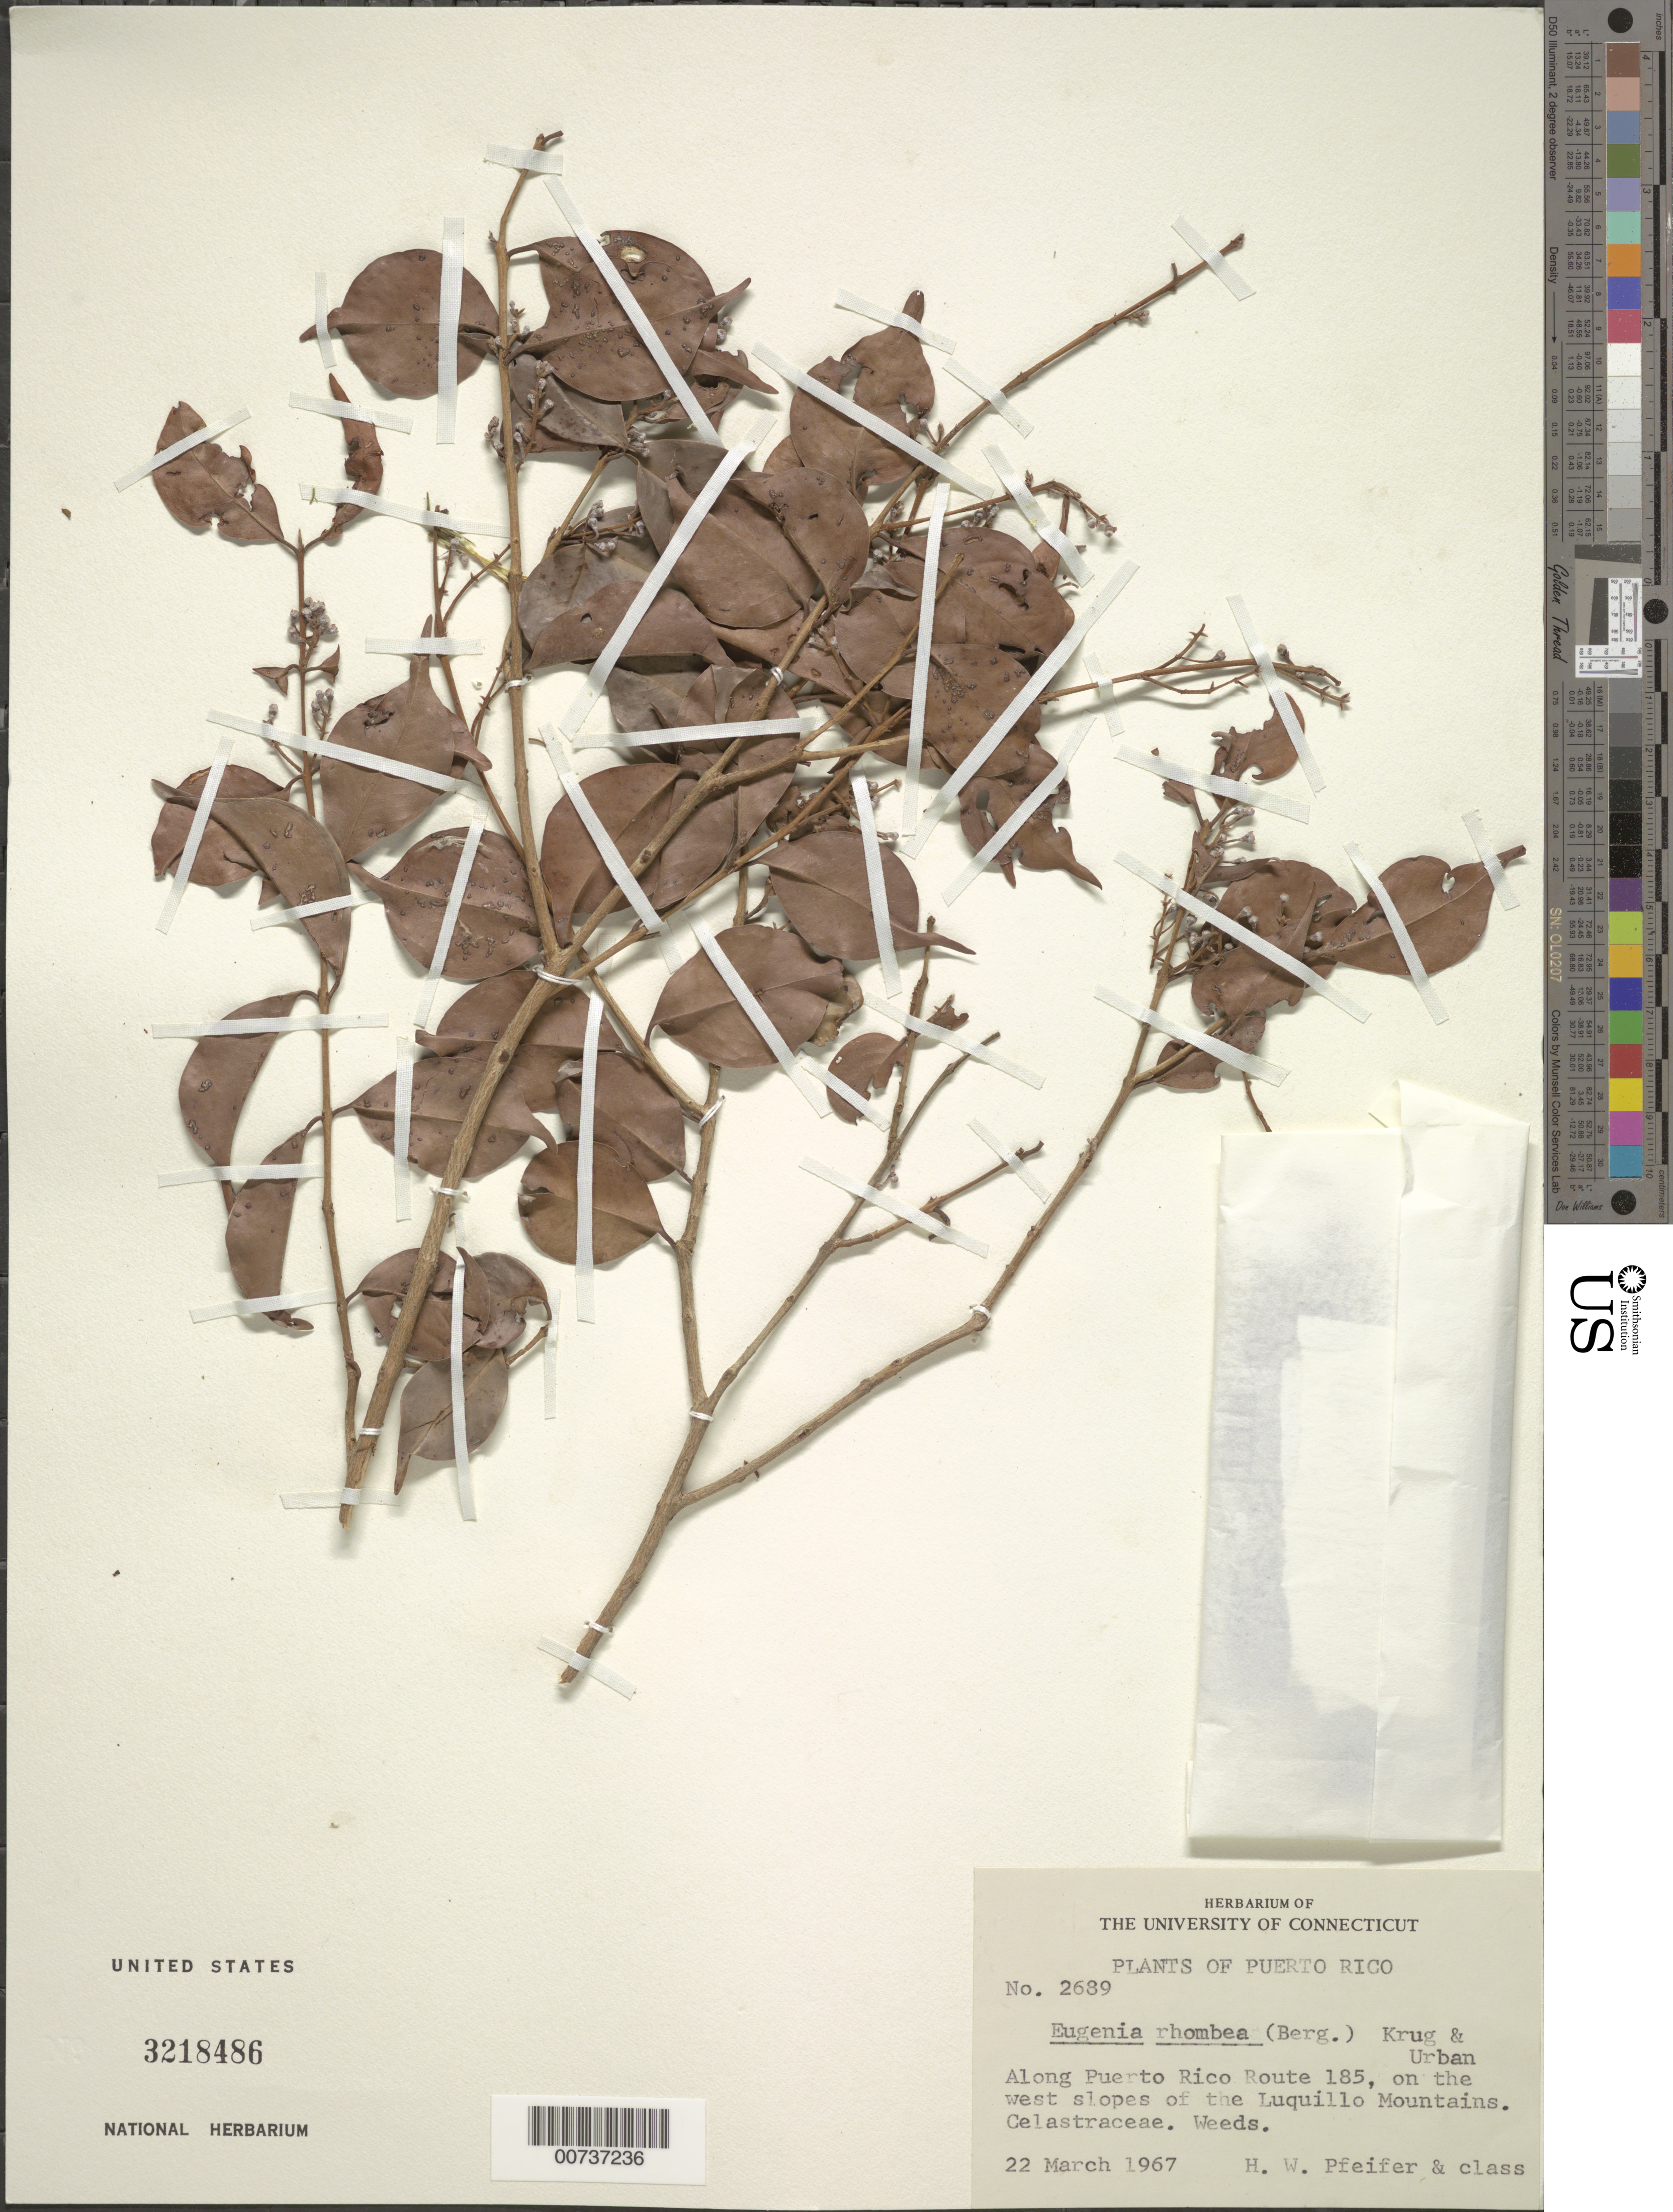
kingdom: Plantae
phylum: Tracheophyta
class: Magnoliopsida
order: Myrtales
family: Myrtaceae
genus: Eugenia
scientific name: Eugenia rhombea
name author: (O. Berg) Krug & Urb.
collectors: H. W. Pfeifer & Class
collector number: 2689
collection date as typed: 22 Mar 1967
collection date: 1967-03-22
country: Puerto Rico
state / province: Luquillo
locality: Along Puerto Rico Route 185, on the wet slopes of the Luquillo Mountains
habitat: Weeds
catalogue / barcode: US 3218486